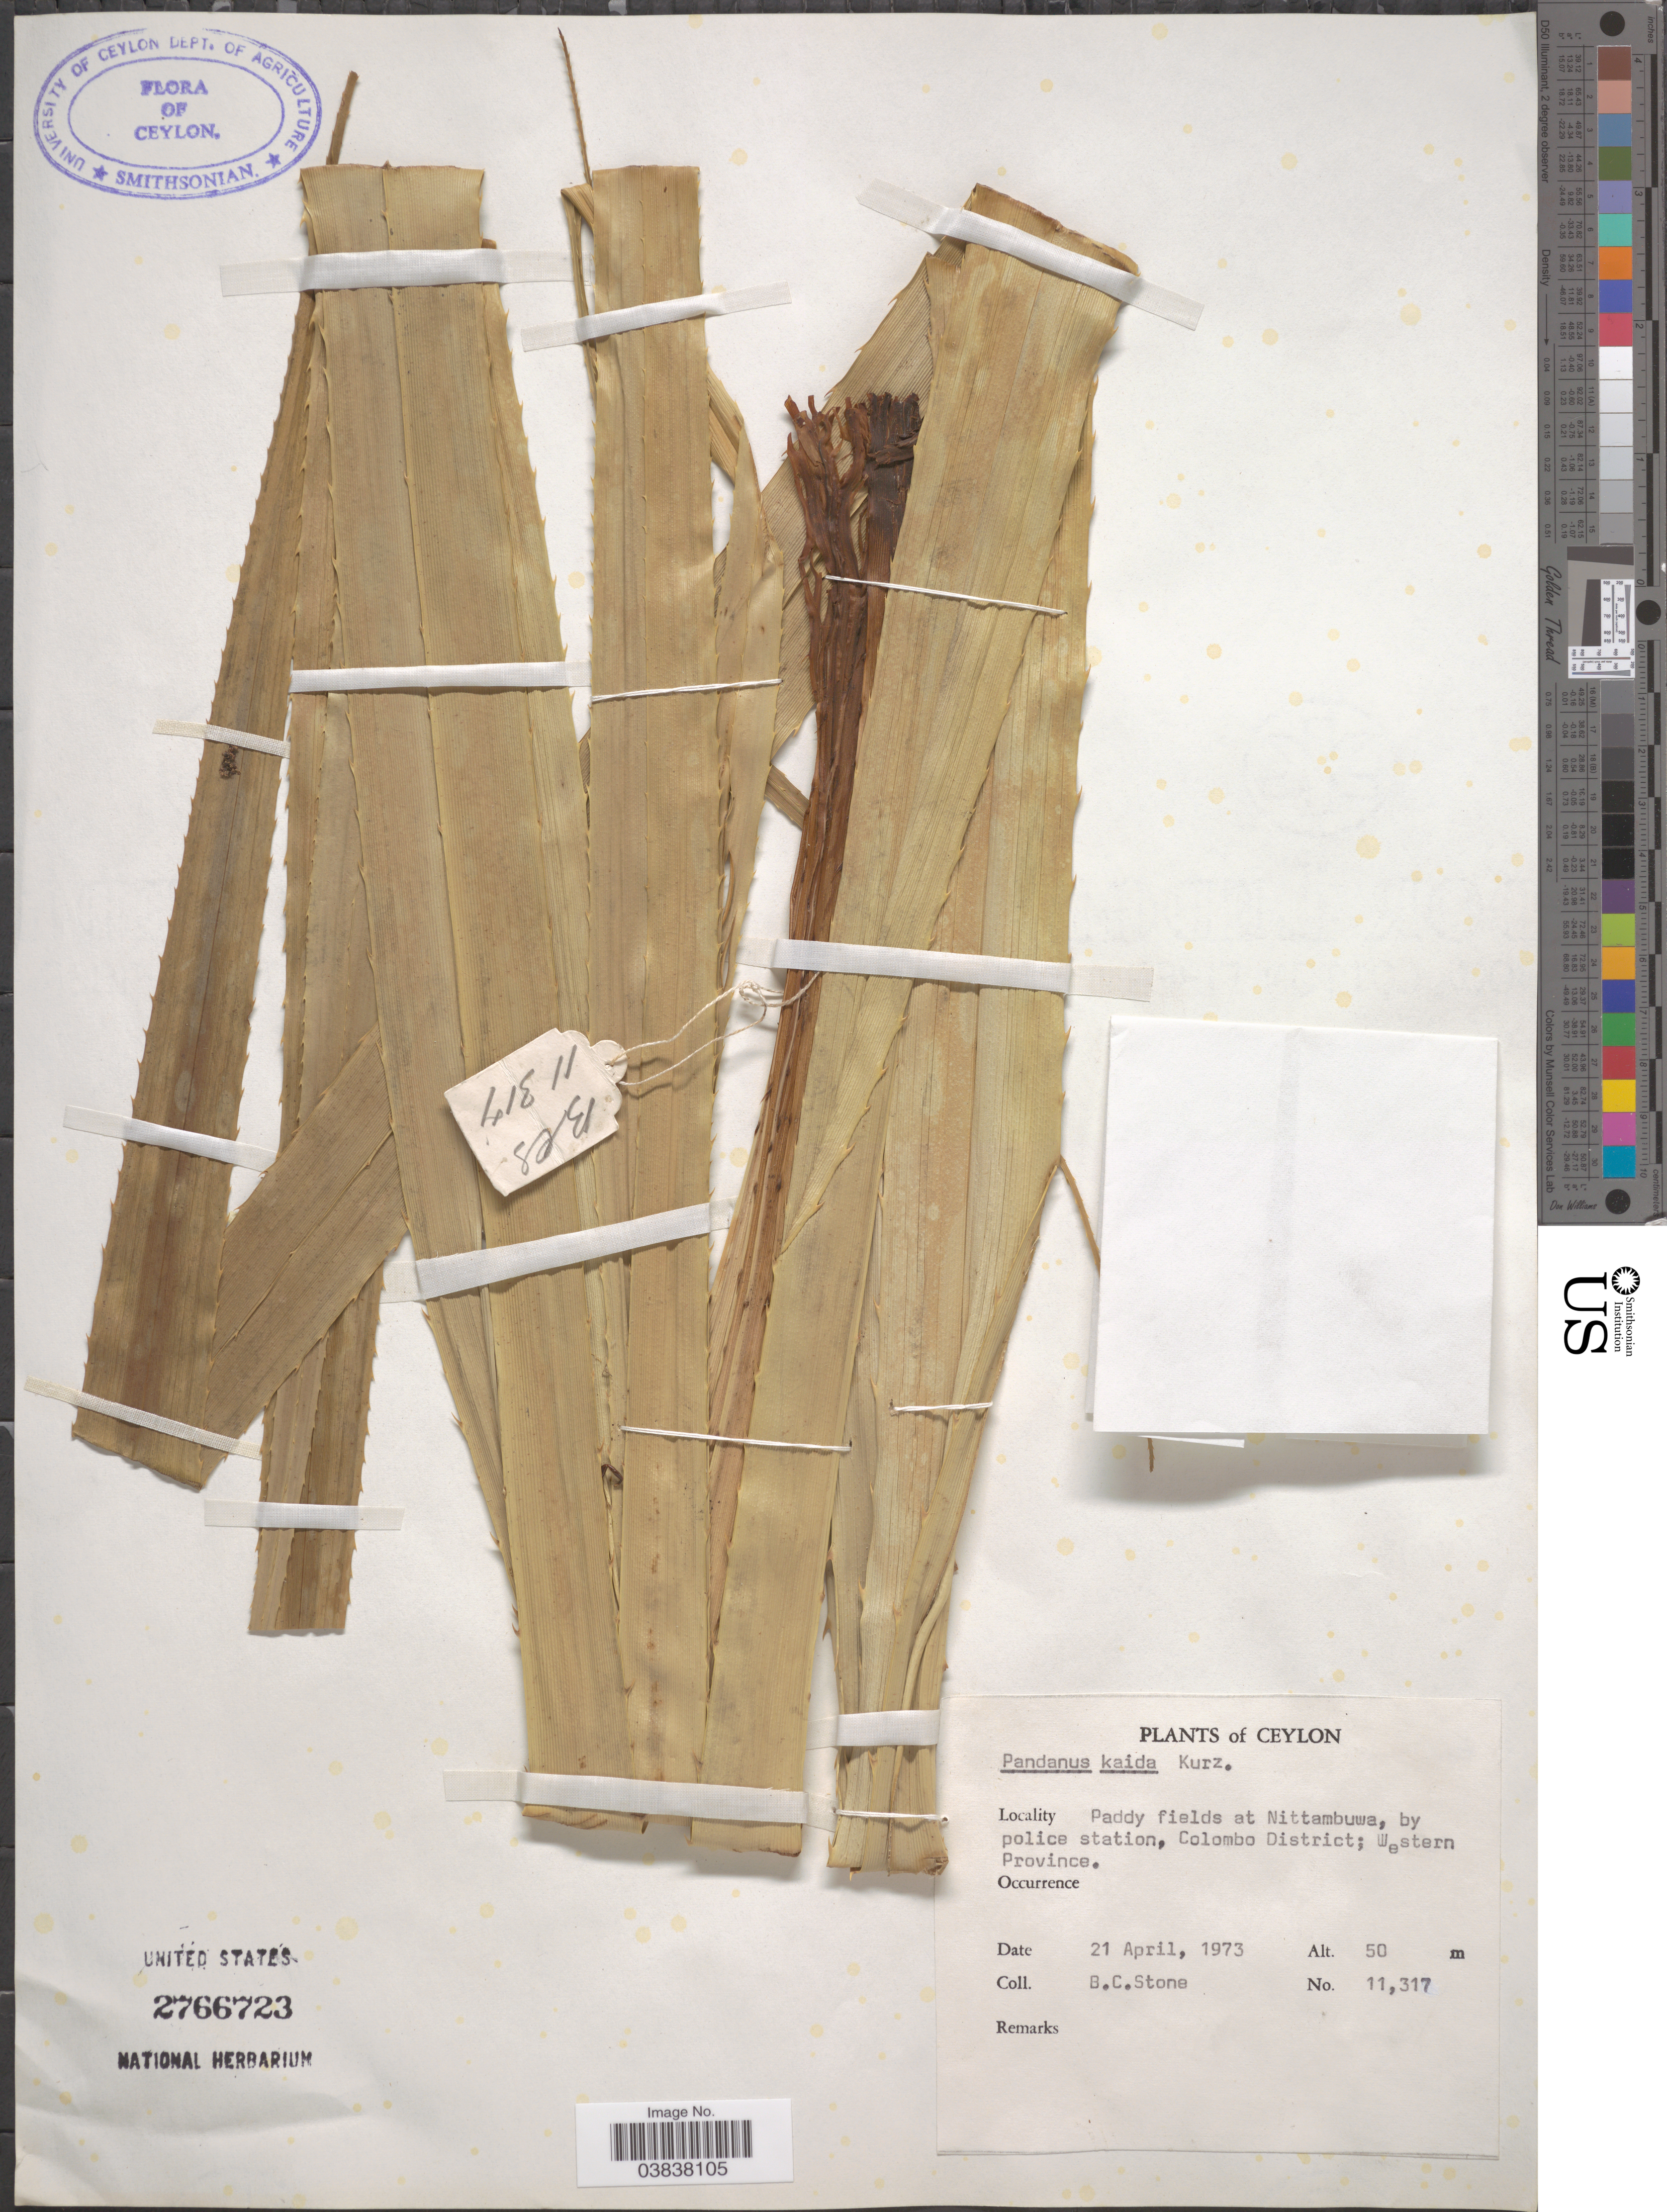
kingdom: Plantae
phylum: Tracheophyta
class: Liliopsida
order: Pandanales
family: Pandanaceae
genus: Pandanus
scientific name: Pandanus kaida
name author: Kurz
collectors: B. C. Stone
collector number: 11317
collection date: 1973-04-21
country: Sri Lanka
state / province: Western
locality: Ceylon. At Nittambuwa, by police station, Colombo District.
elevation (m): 50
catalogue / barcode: US 2766723